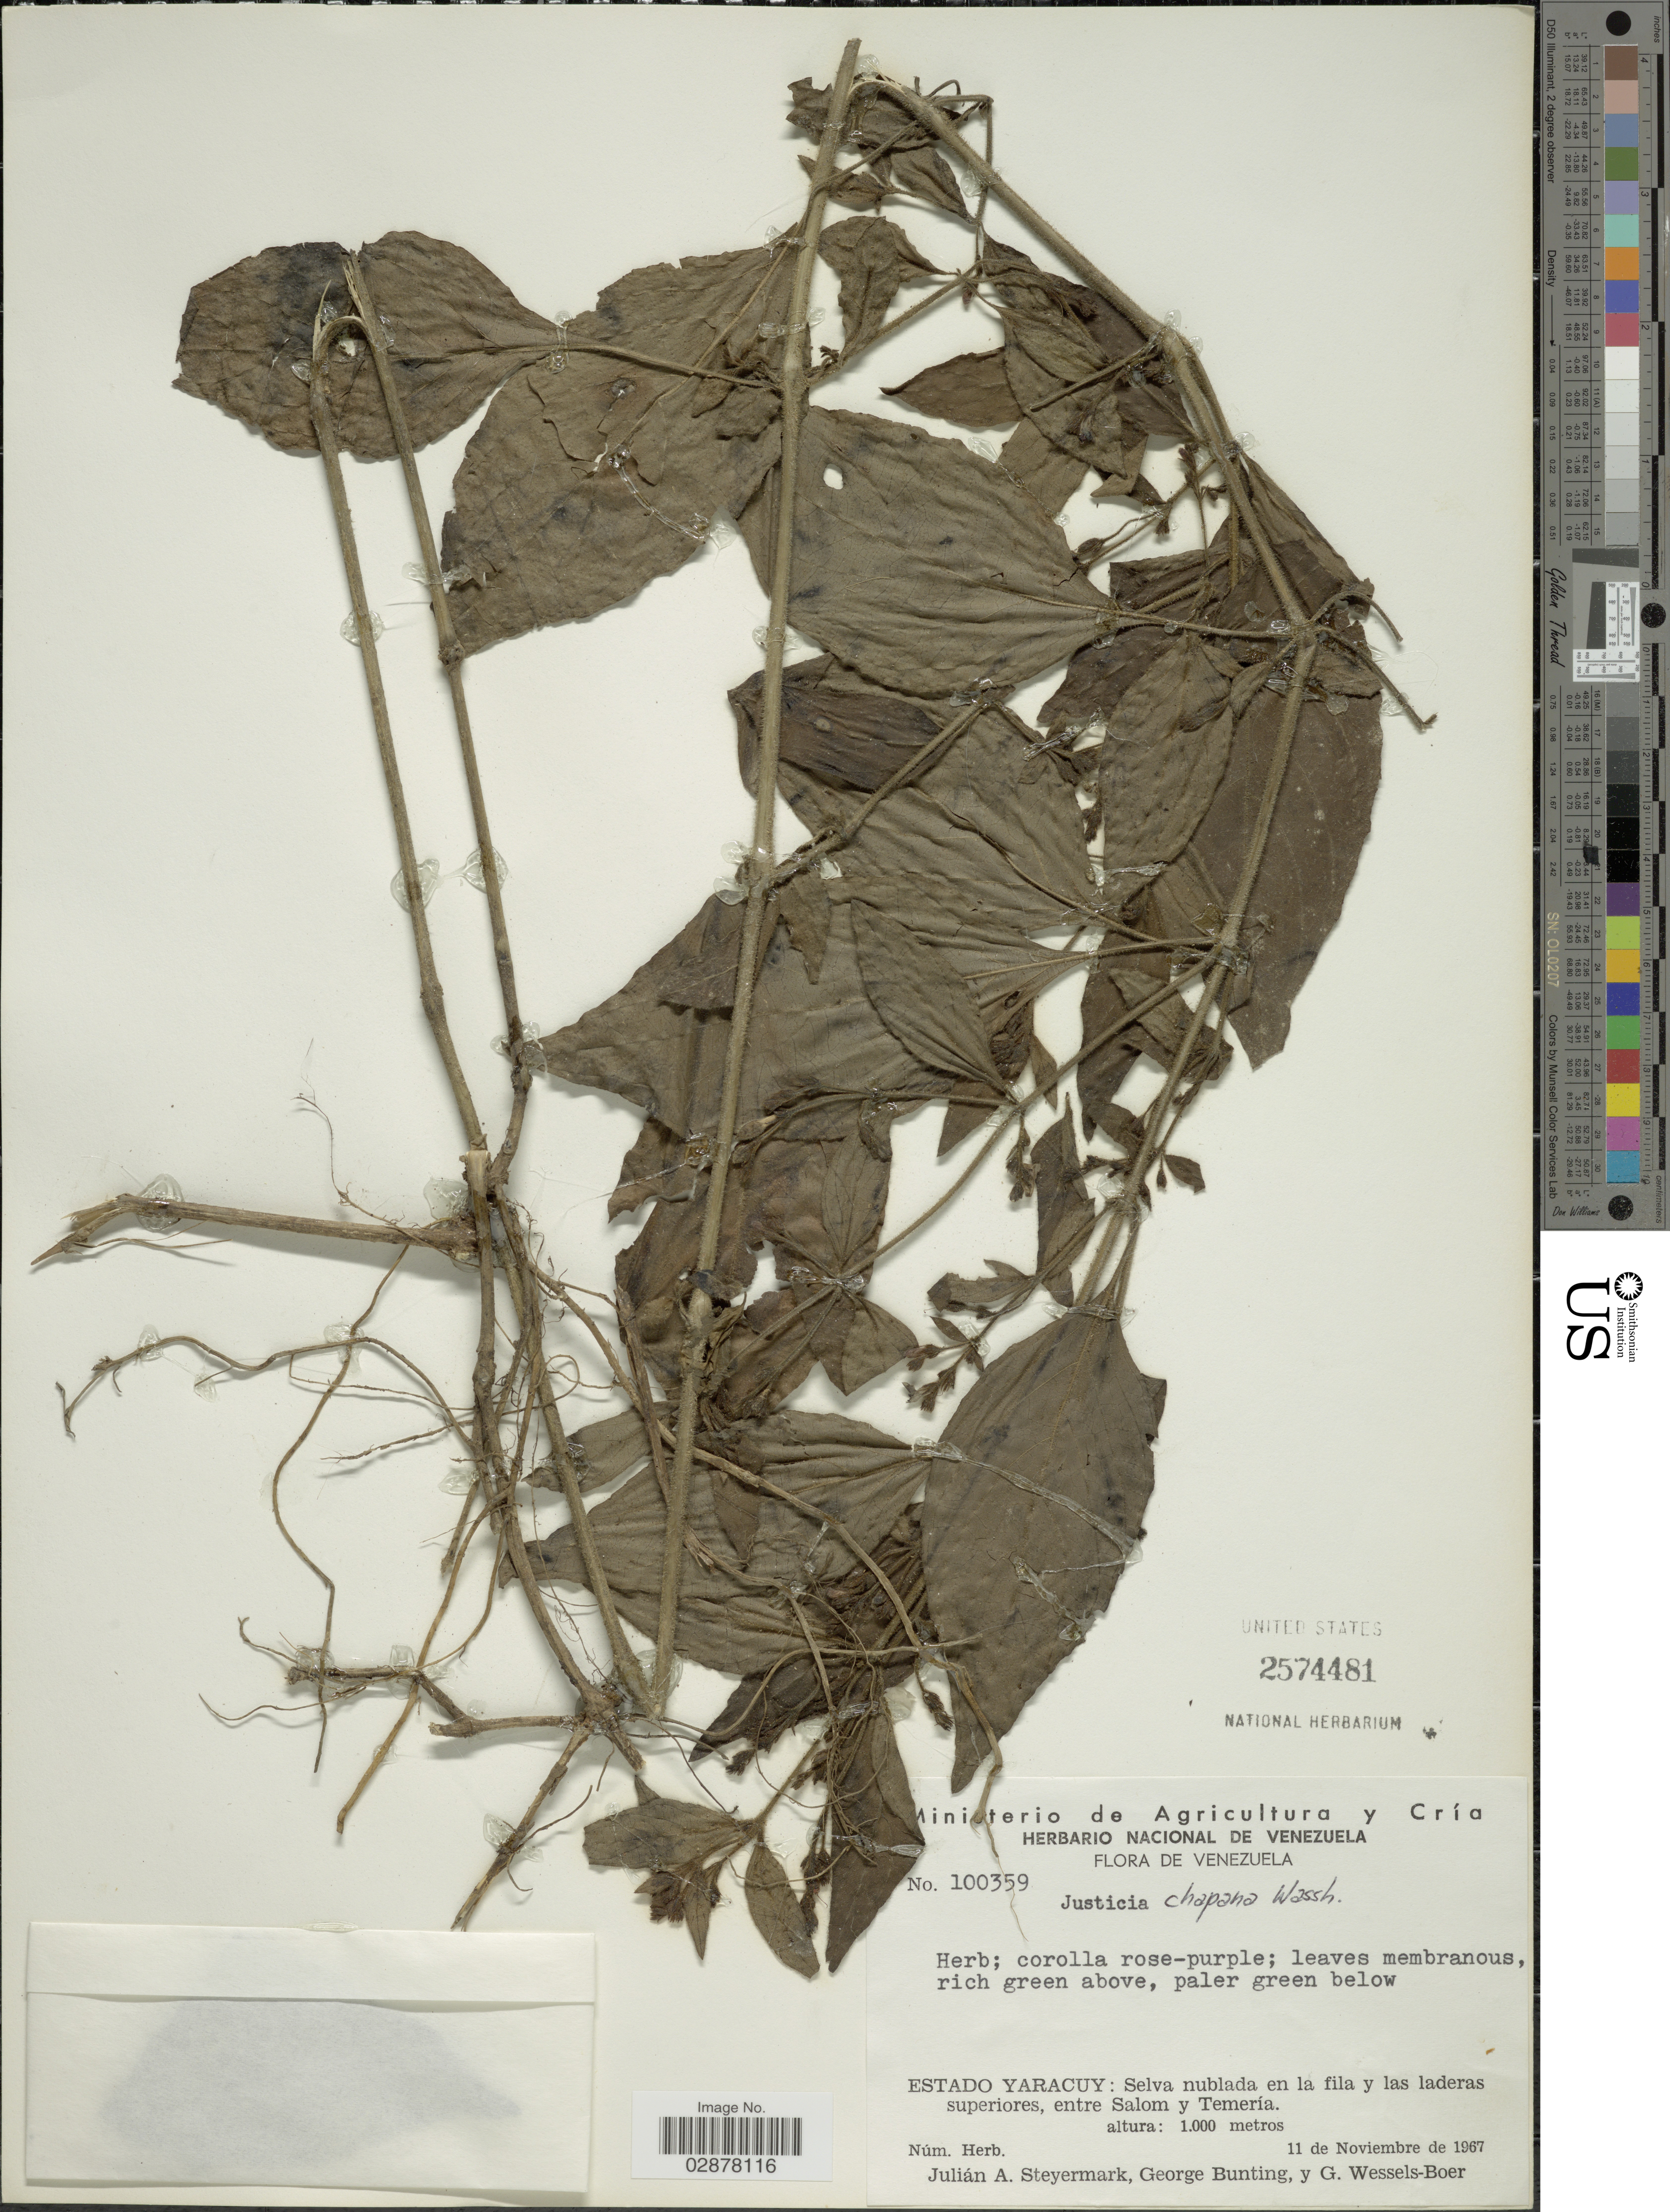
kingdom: Plantae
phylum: Tracheophyta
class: Magnoliopsida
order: Lamiales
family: Acanthaceae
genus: Justicia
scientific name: Justicia chapana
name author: Wassh.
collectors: J. Steyermark, G. S. Bunting & G. Wessels Boer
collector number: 100359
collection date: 1967-11-11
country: Venezuela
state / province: Yaracuy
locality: Selva nublada en la fila y las laderas superiores, entre Salon y Termería.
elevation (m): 1000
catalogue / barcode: US 2574481